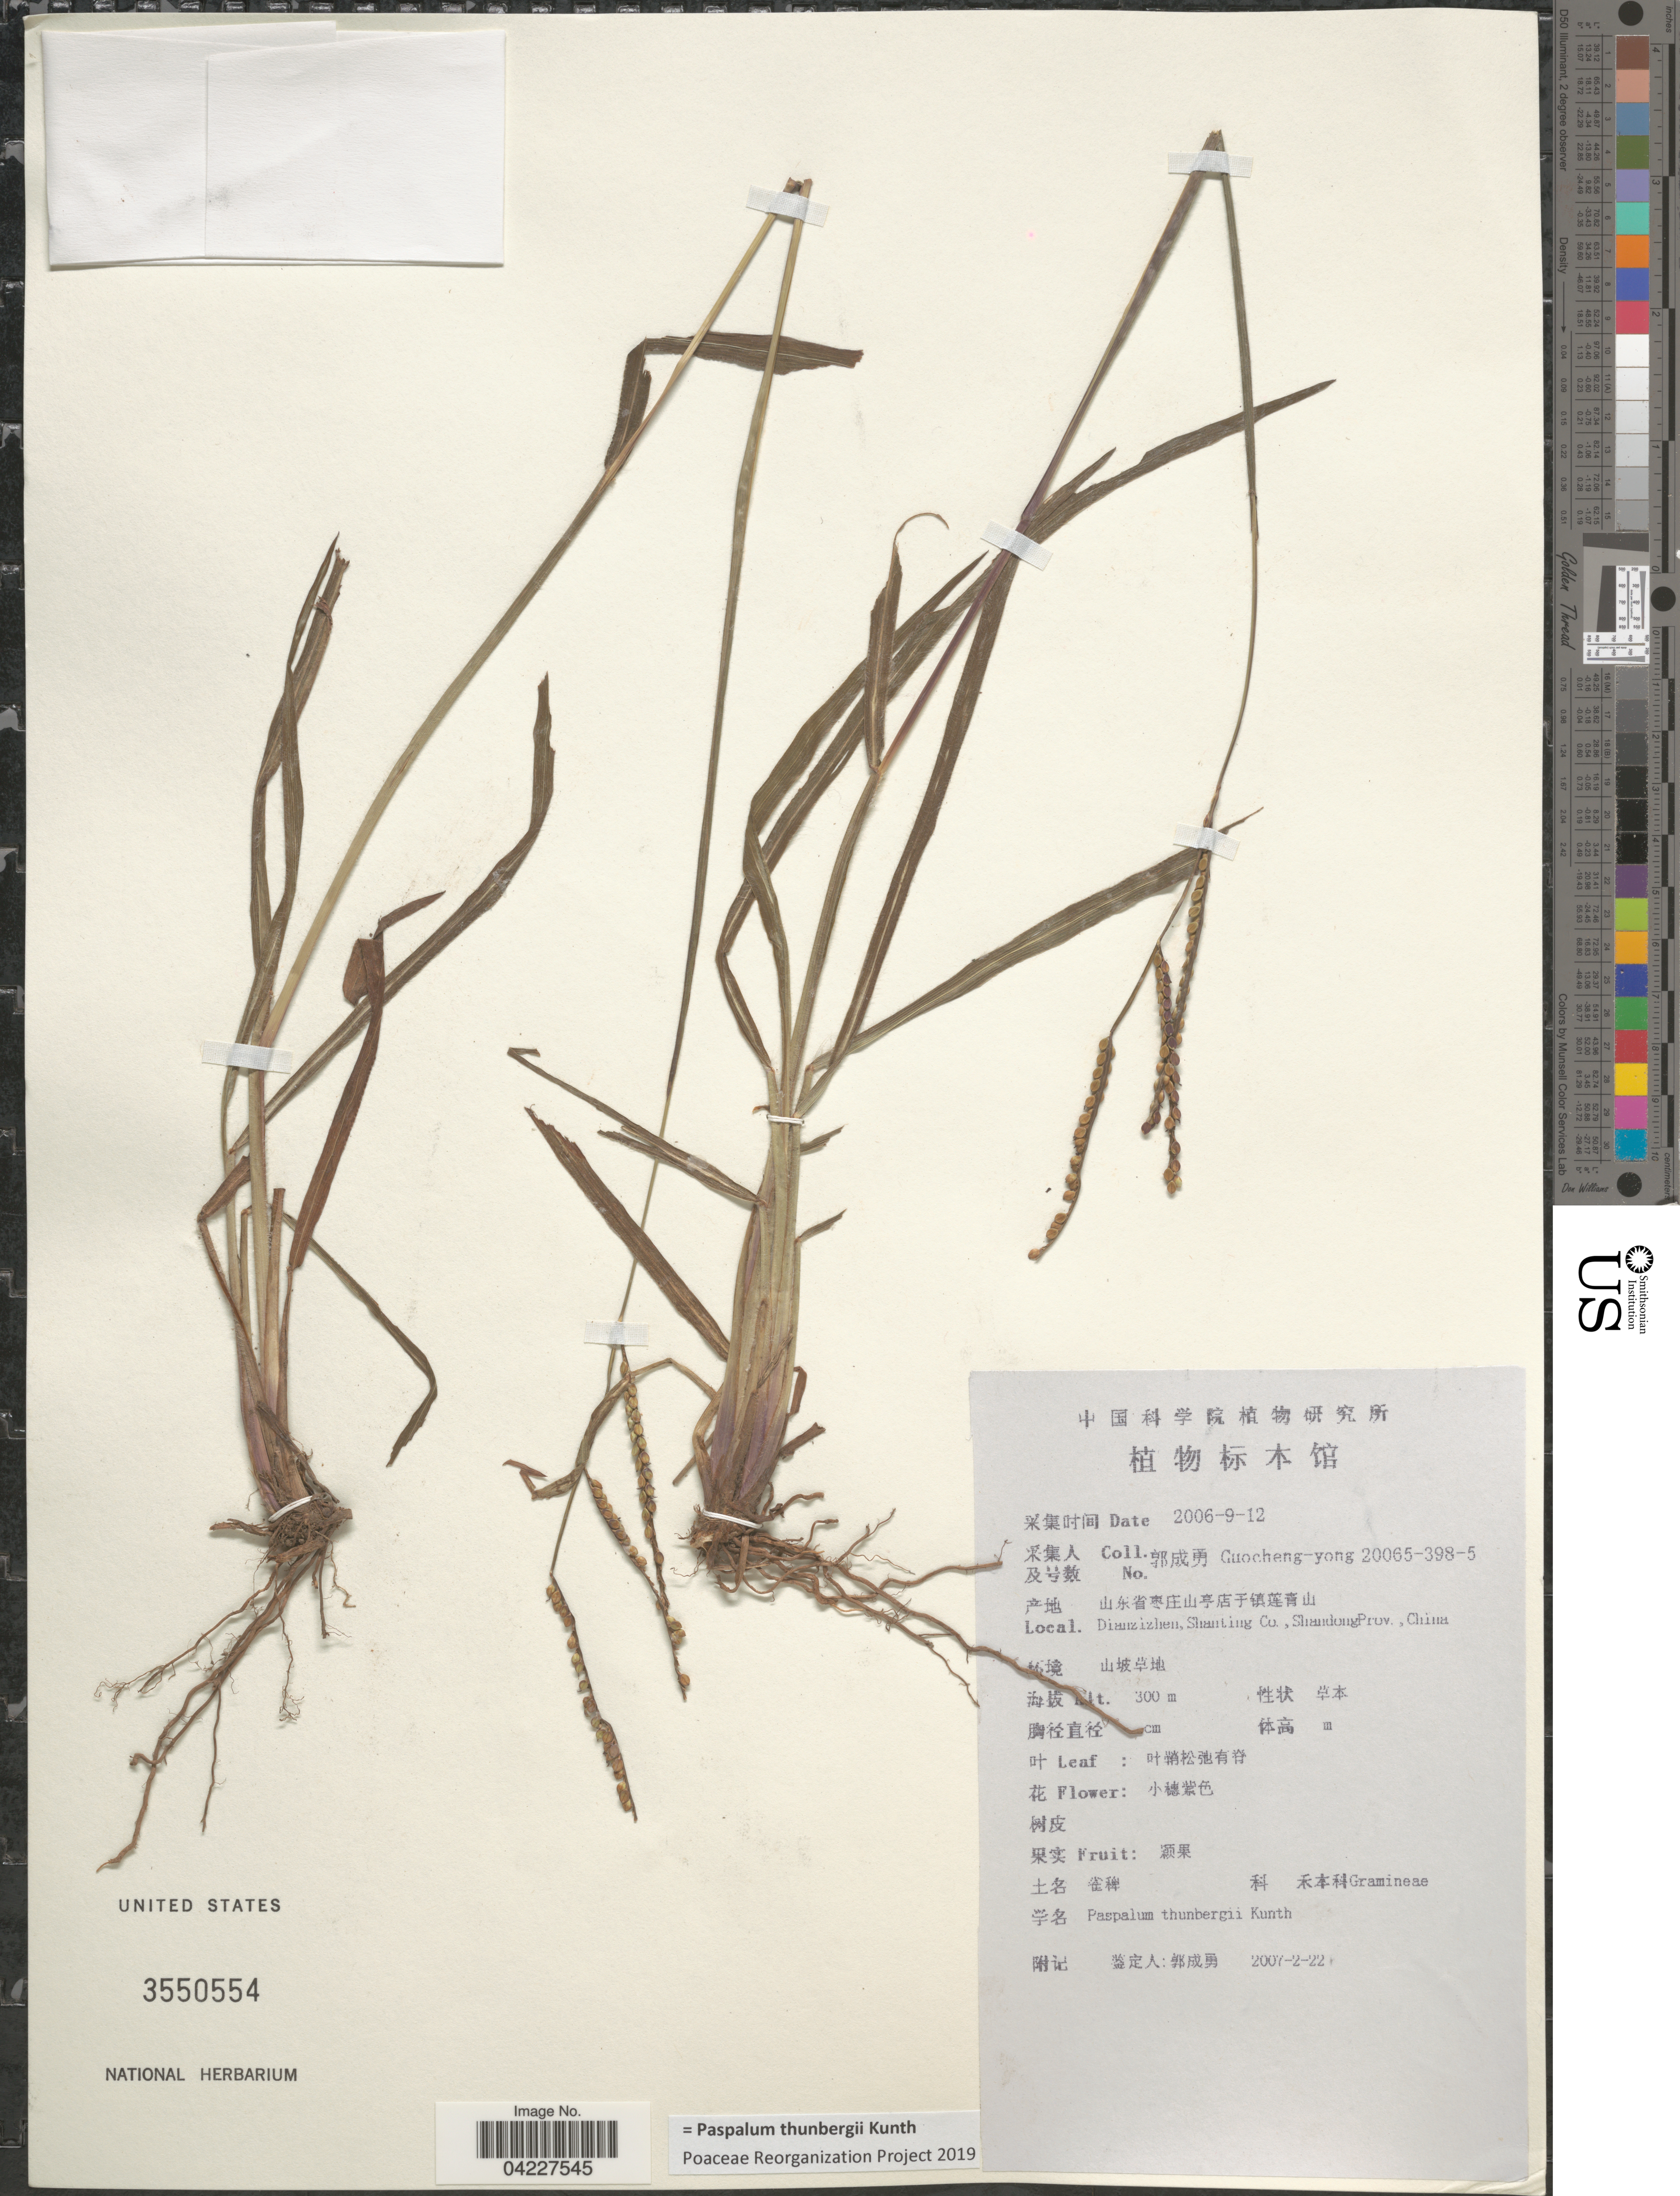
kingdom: Plantae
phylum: Tracheophyta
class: Liliopsida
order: Poales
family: Poaceae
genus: Paspalum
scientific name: Paspalum thunbergii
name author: Kunth ex Steud.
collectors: Guo cheng-yong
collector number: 20065-398-5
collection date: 2006-09-12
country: China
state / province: Shandong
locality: Dianzizhen,Shanting Co. , ShandongProv.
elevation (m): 300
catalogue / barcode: US 3550554